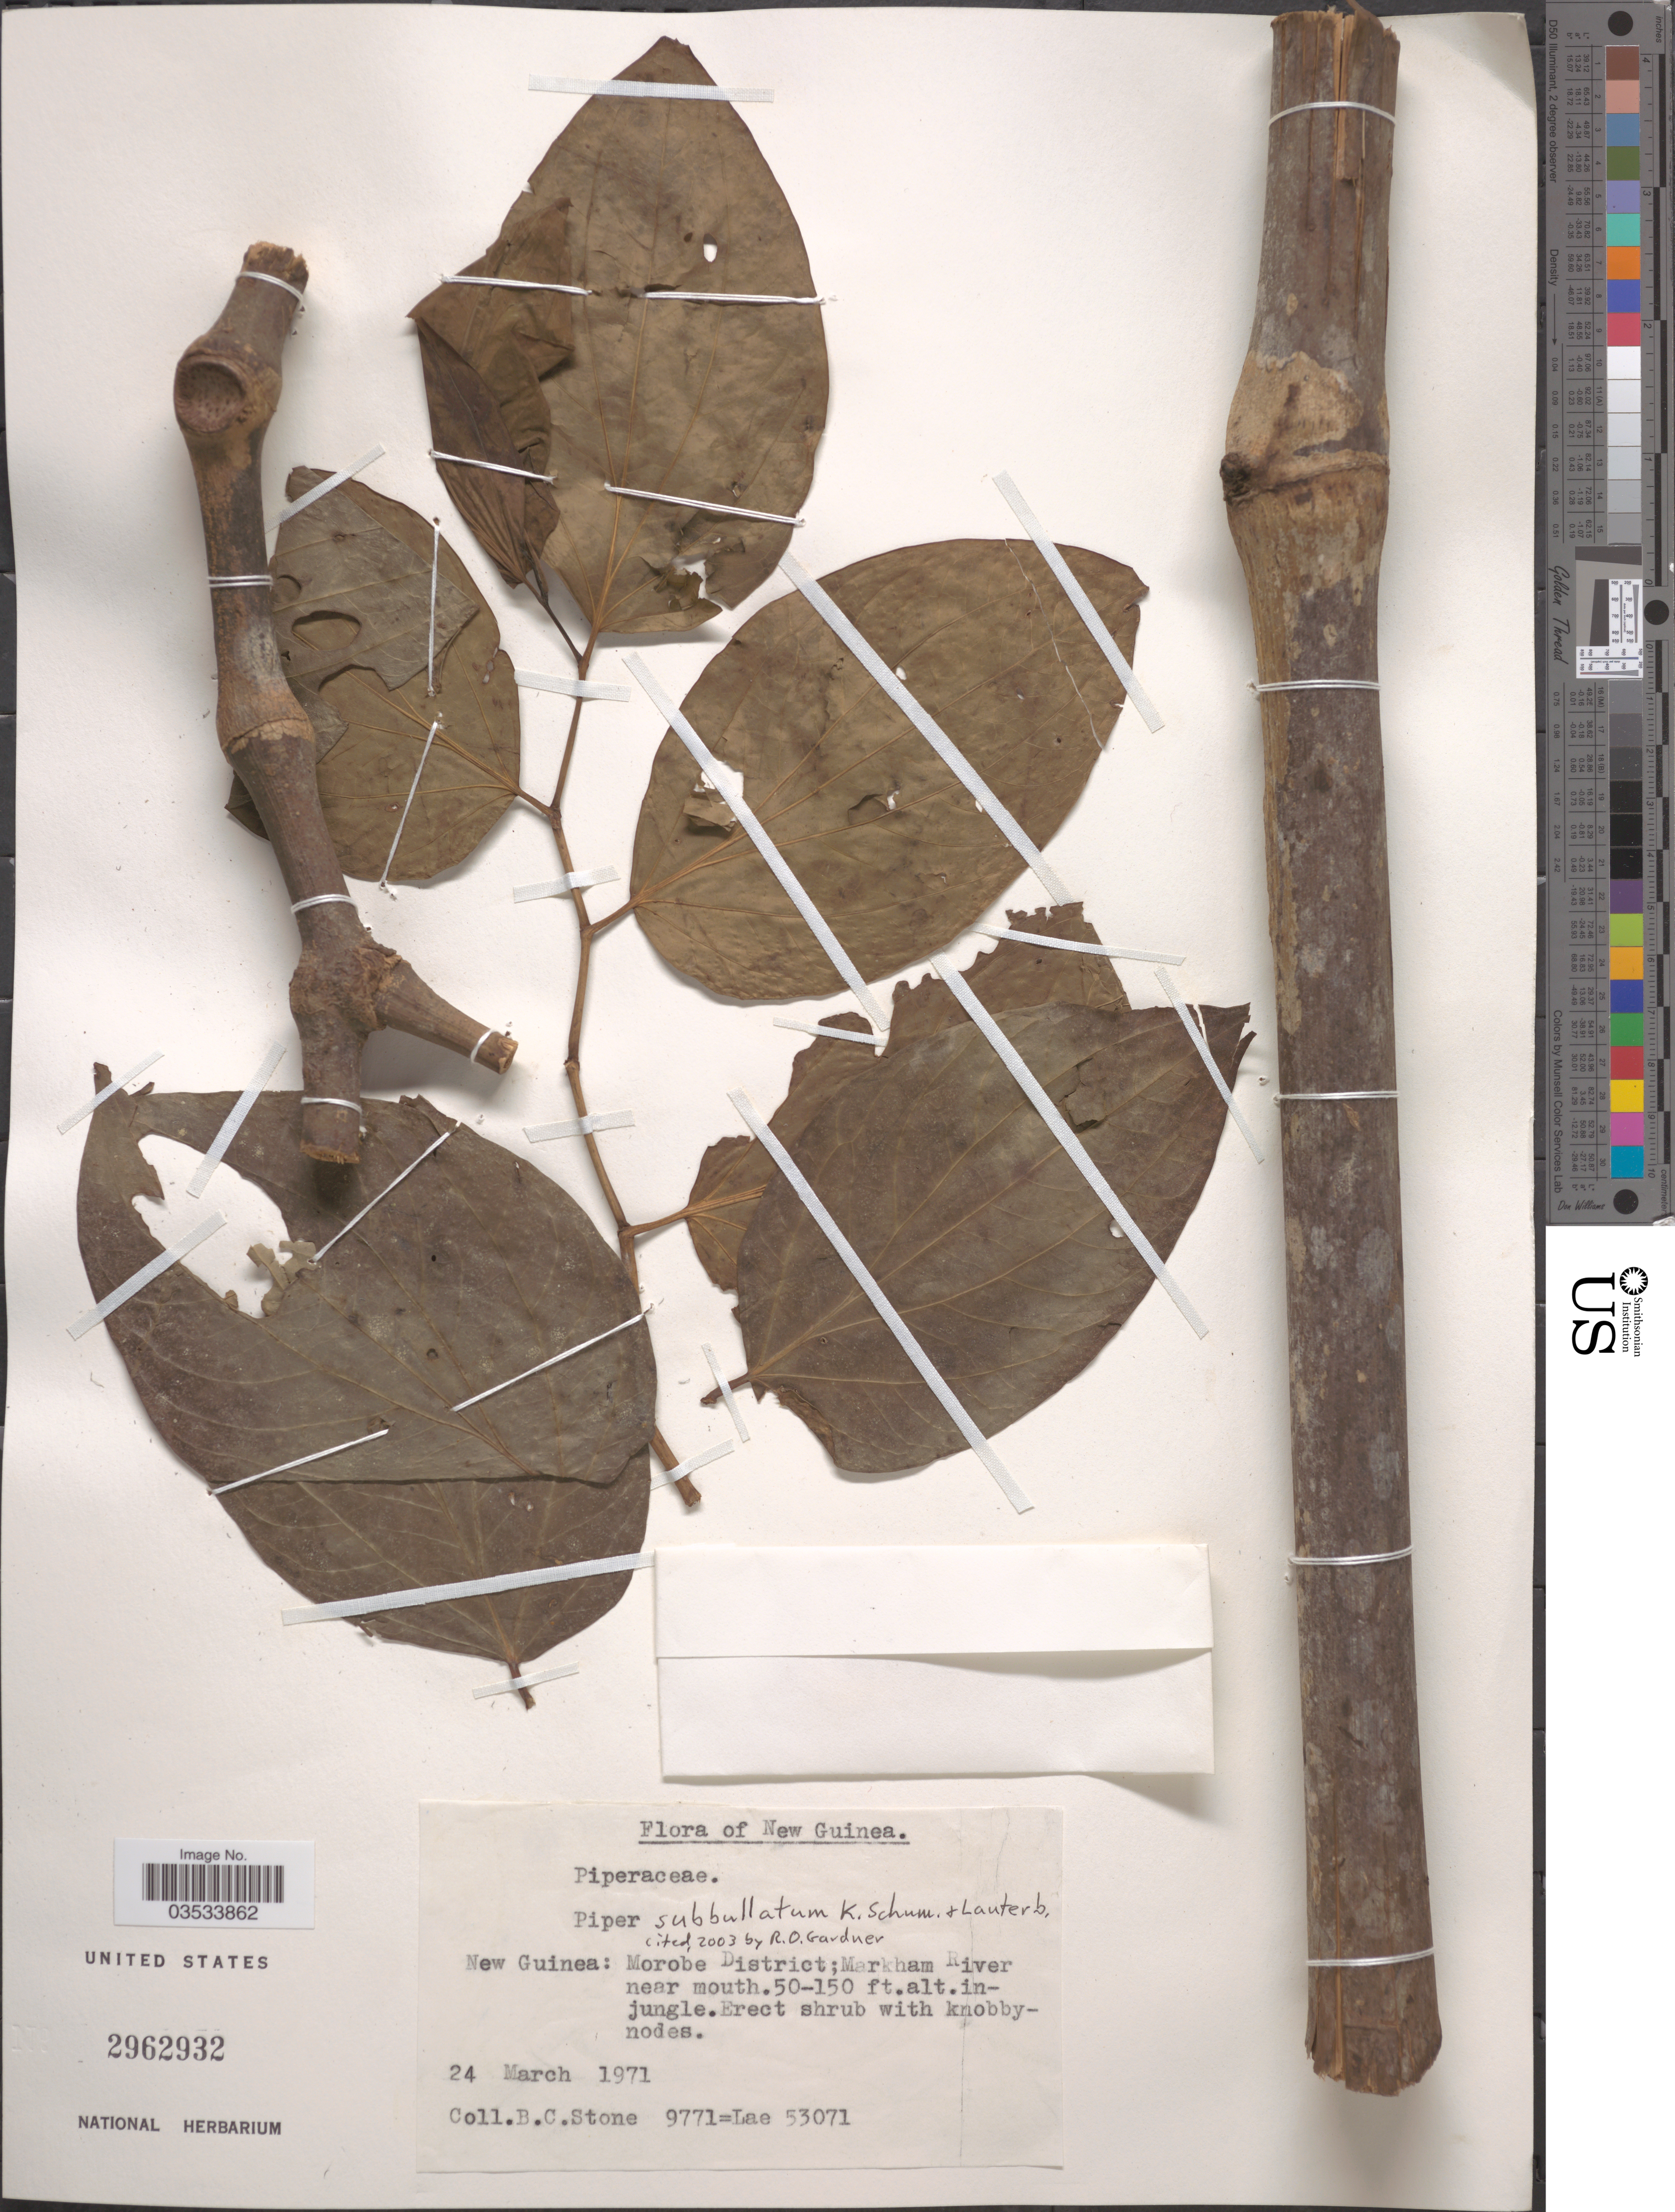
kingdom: Plantae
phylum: Tracheophyta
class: Magnoliopsida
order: Piperales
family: Piperaceae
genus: Piper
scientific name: Piper subbullatum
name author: K. Schum. & Lauterb.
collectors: B. C. Stone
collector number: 9771=Lae 53071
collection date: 1971-03-24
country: Papua New Guinea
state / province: Morobe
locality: New Guinea. Morobe District; Markham River near mouth.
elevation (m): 15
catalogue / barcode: US 2962932